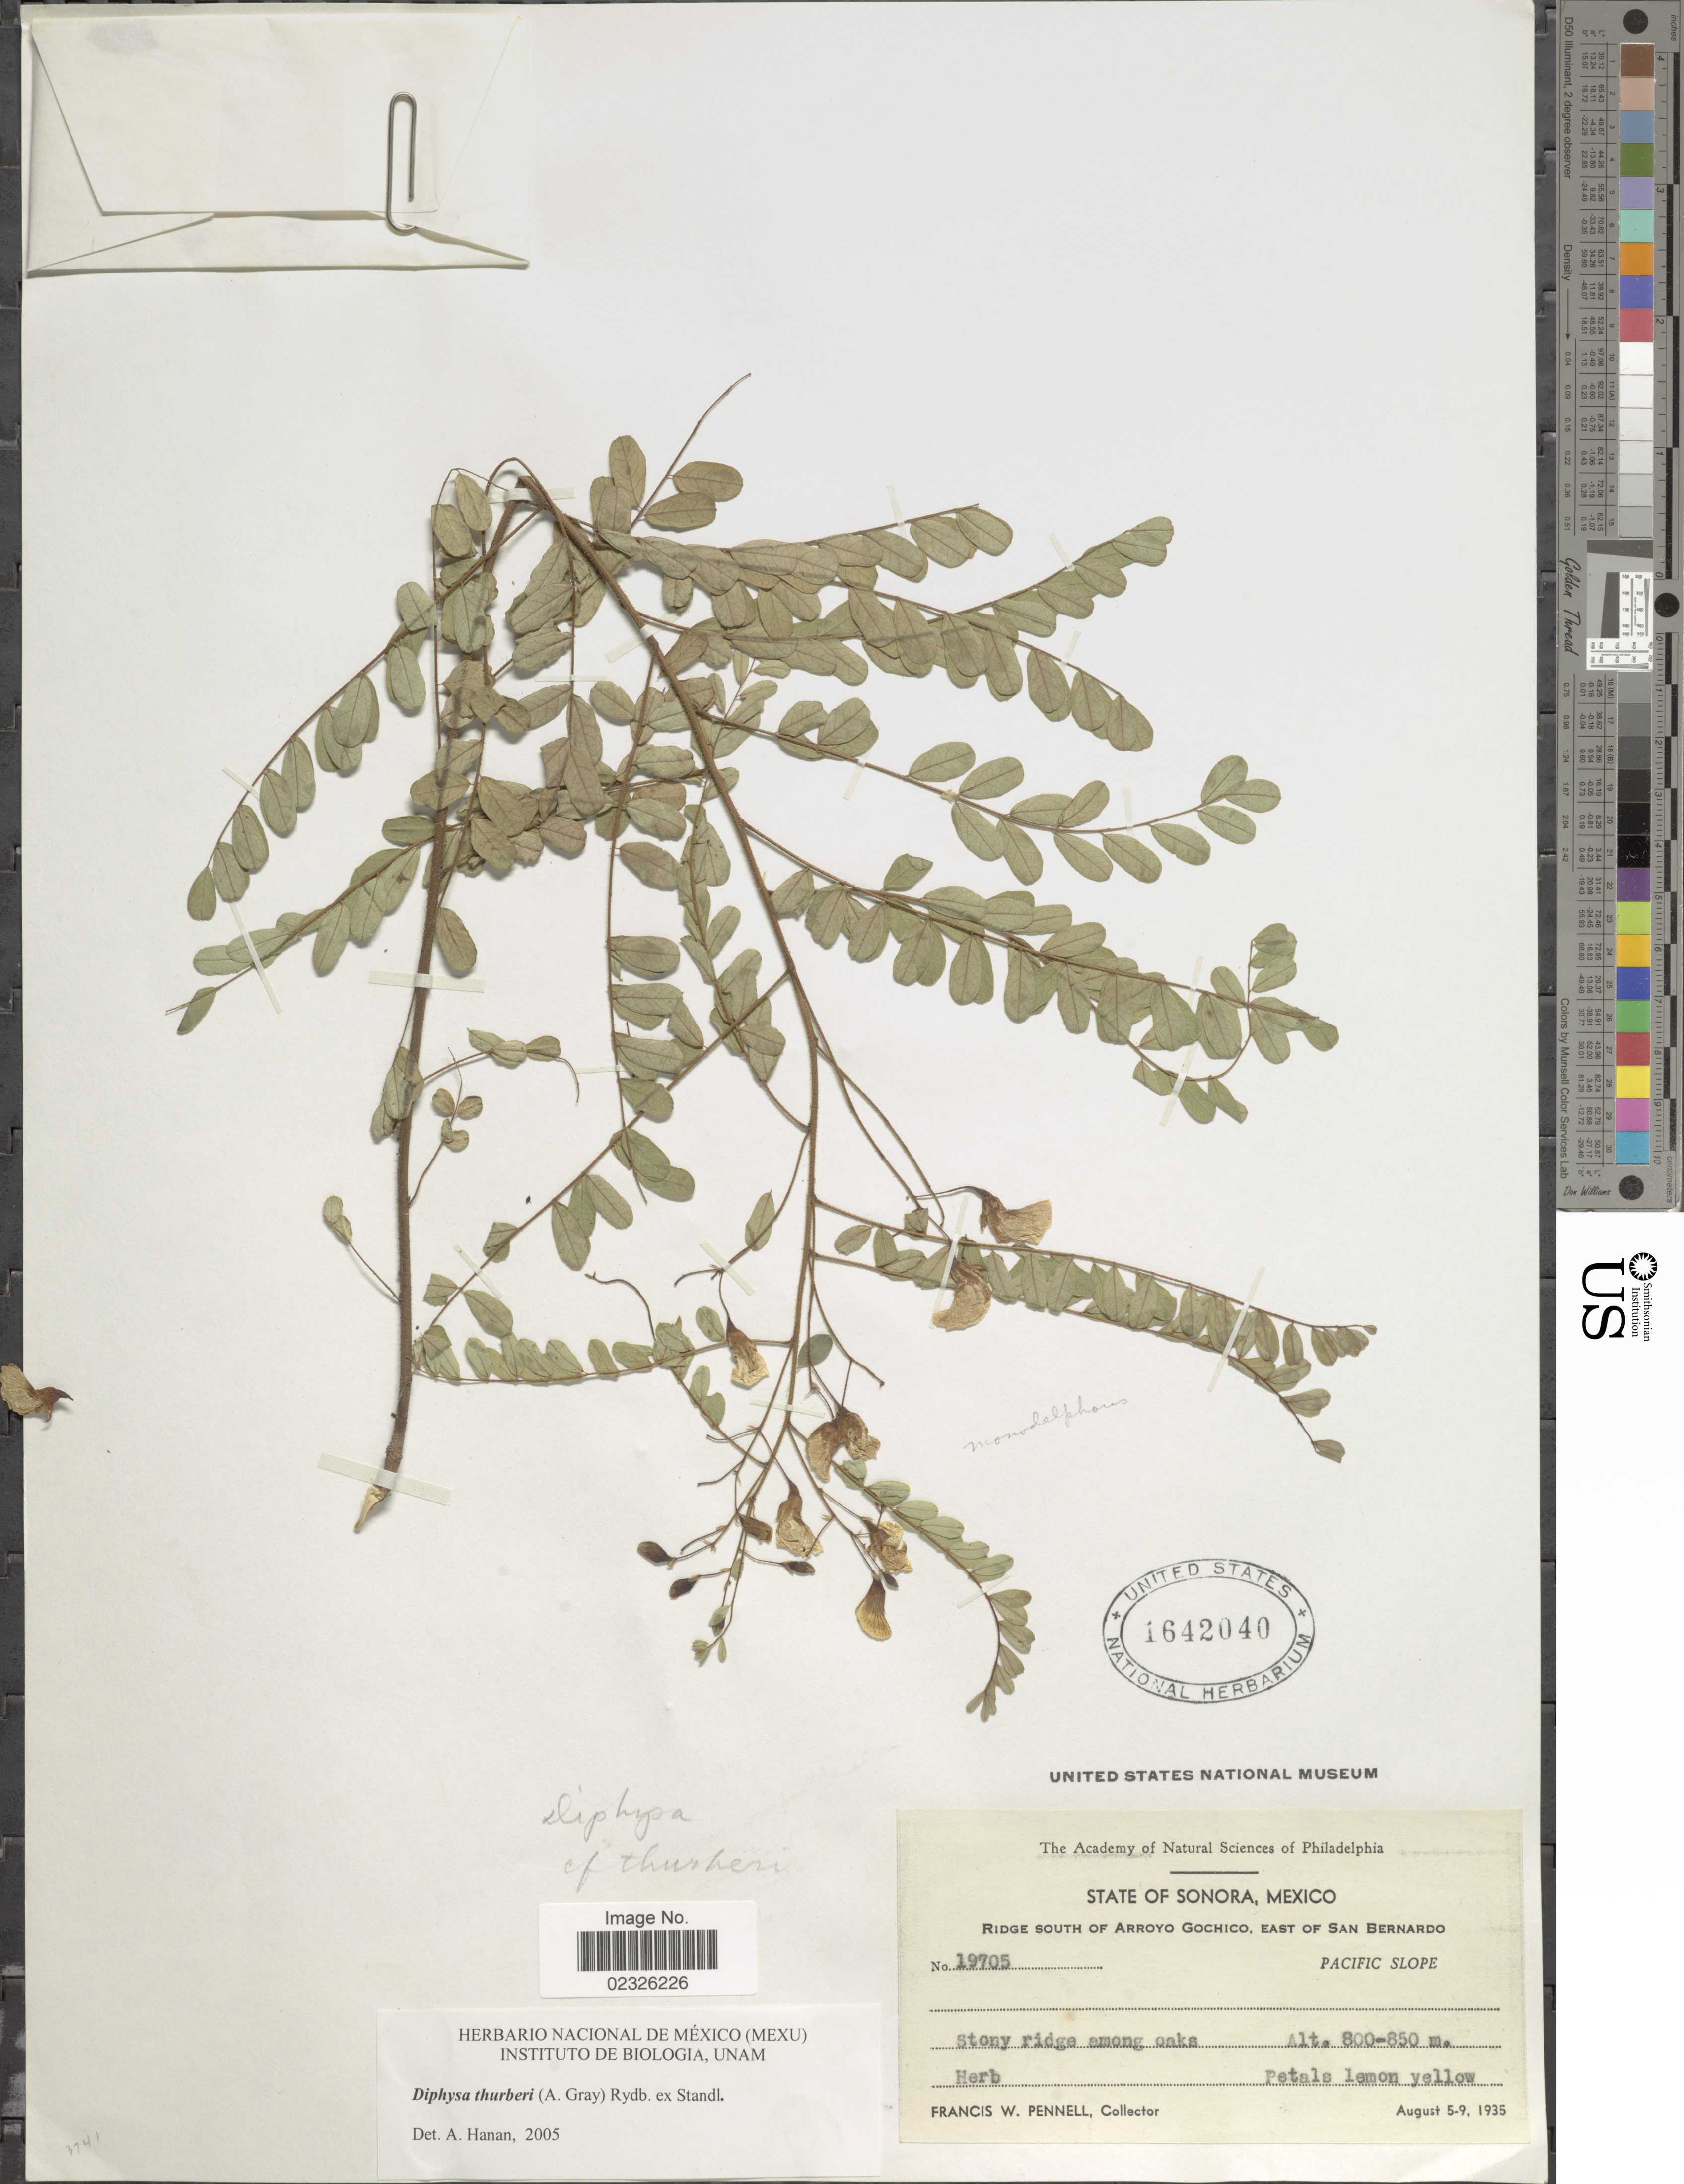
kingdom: Plantae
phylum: Tracheophyta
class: Magnoliopsida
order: Fabales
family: Fabaceae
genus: Diphysa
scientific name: Diphysa thurberi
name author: (A. Gray) Rydb. ex Standl.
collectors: F. W. Pennell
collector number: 19705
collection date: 1935-08-05/1935-08-09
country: Mexico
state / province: Sonora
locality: Ridge South of Arroyo Gochico, East of San Bernardino, Pacific Slope, Stony ridge among oaks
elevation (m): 800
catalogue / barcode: US 1642040